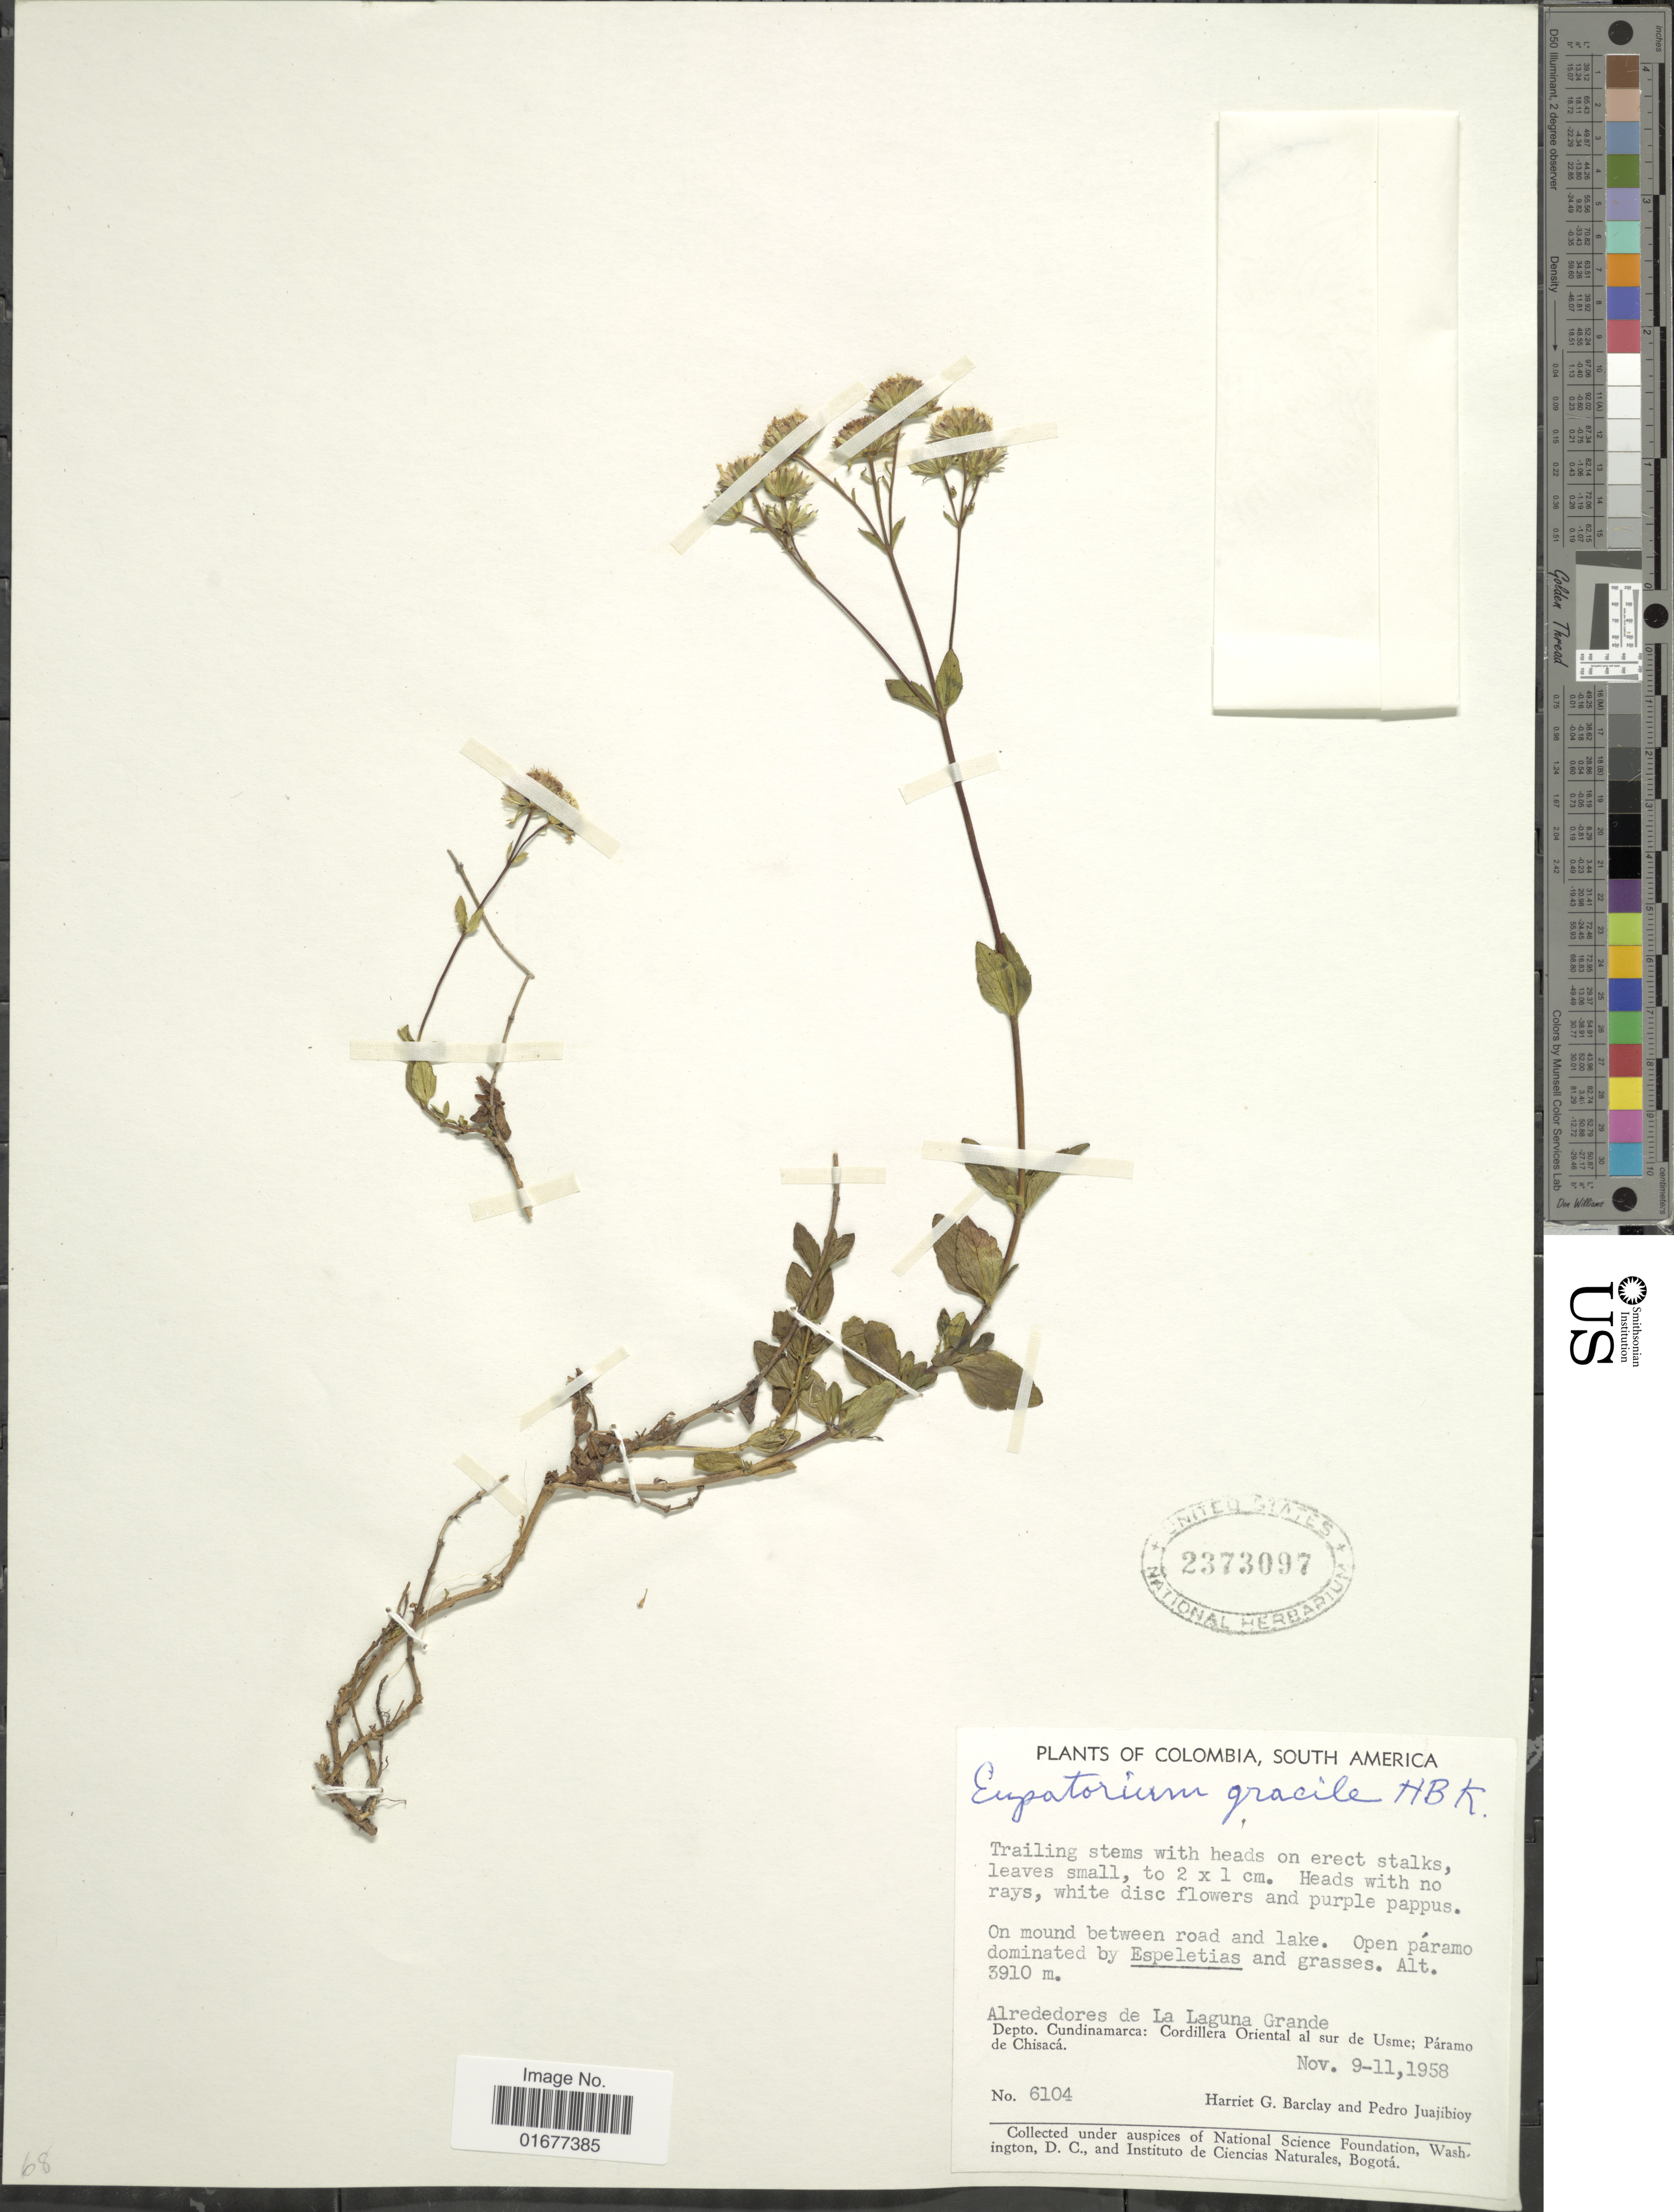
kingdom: Plantae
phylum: Tracheophyta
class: Magnoliopsida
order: Asterales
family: Asteraceae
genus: Ageratina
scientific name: Ageratina gracilis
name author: (Kunth) R.M. King & H. Rob.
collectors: H. G. Barclay & P. Juajibioy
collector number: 6104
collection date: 1958-11-09/1958-11-11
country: Colombia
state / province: Cundinamarca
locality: Cordillera Oriental al sur de Usme; Paramo de Chisaca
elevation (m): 3910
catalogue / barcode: US 2373097